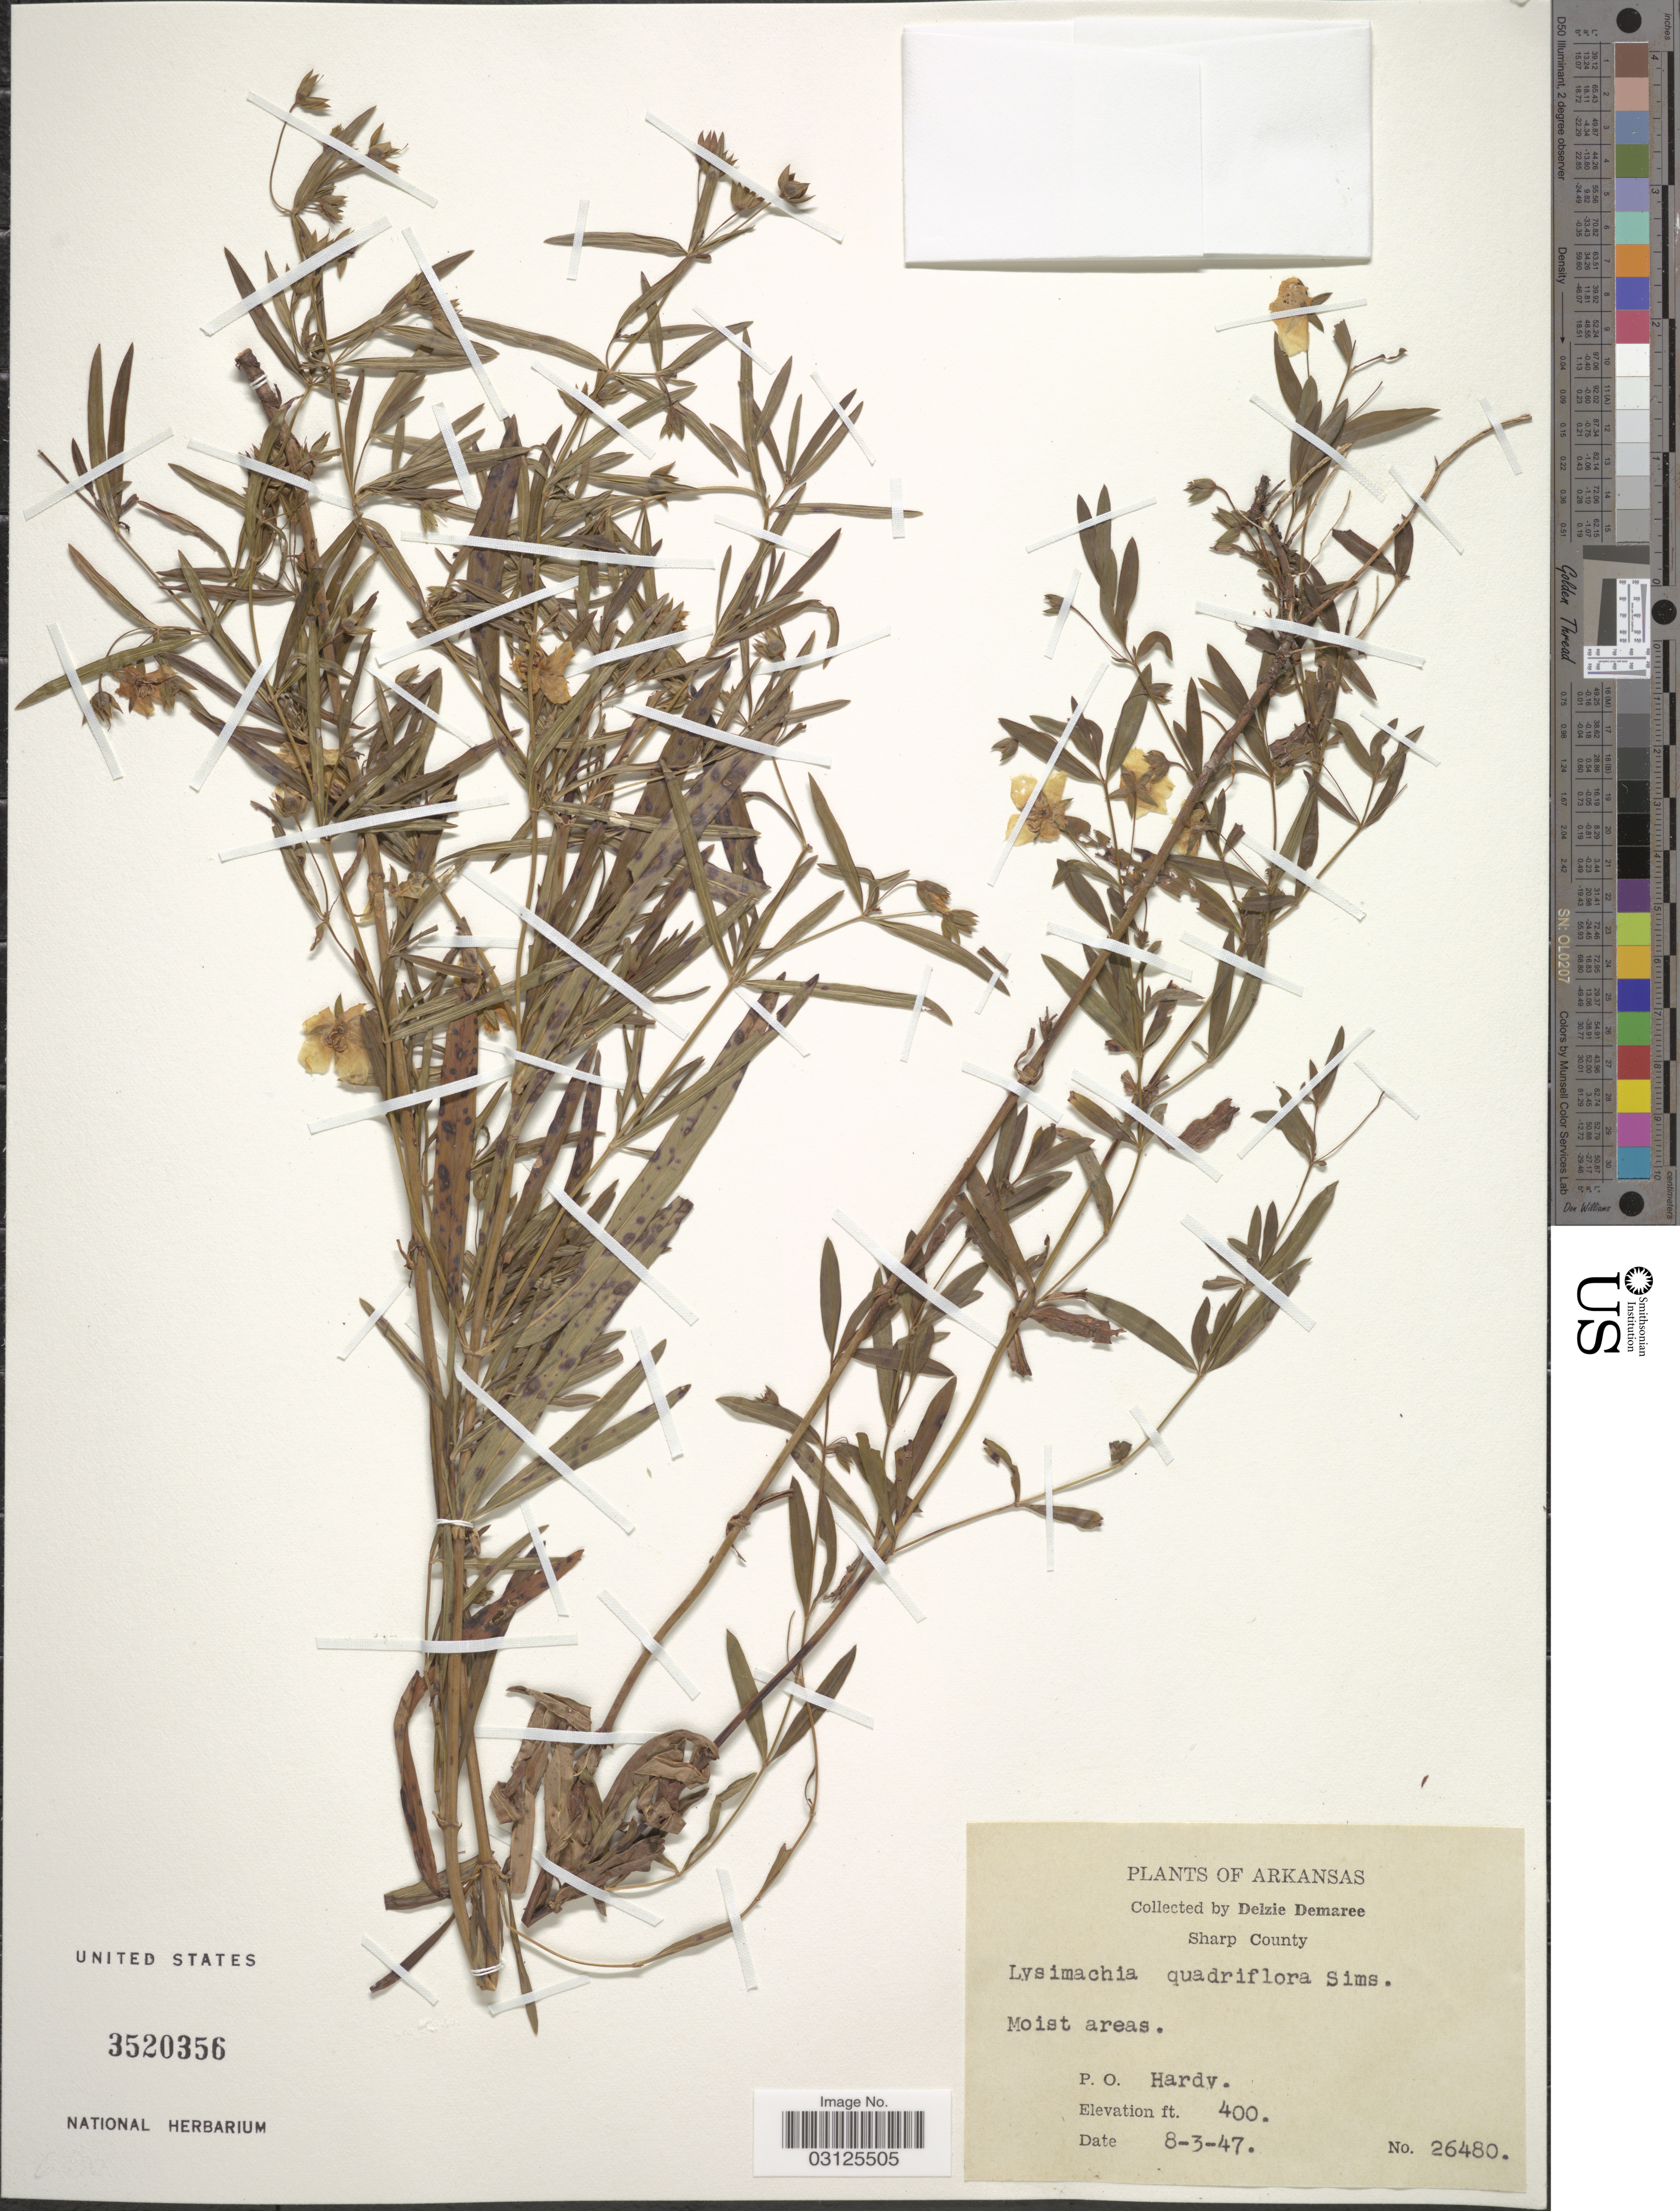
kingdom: Plantae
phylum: Tracheophyta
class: Magnoliopsida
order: Ericales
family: Primulaceae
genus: Lysimachia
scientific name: Lysimachia quadriflora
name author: Sims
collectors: D. Demaree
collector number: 26480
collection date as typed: Transcribed d/m/y: 3/8/47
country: United States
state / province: Arkansas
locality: Sharp County, P.O. Hardy.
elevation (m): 122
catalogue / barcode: US 3520356